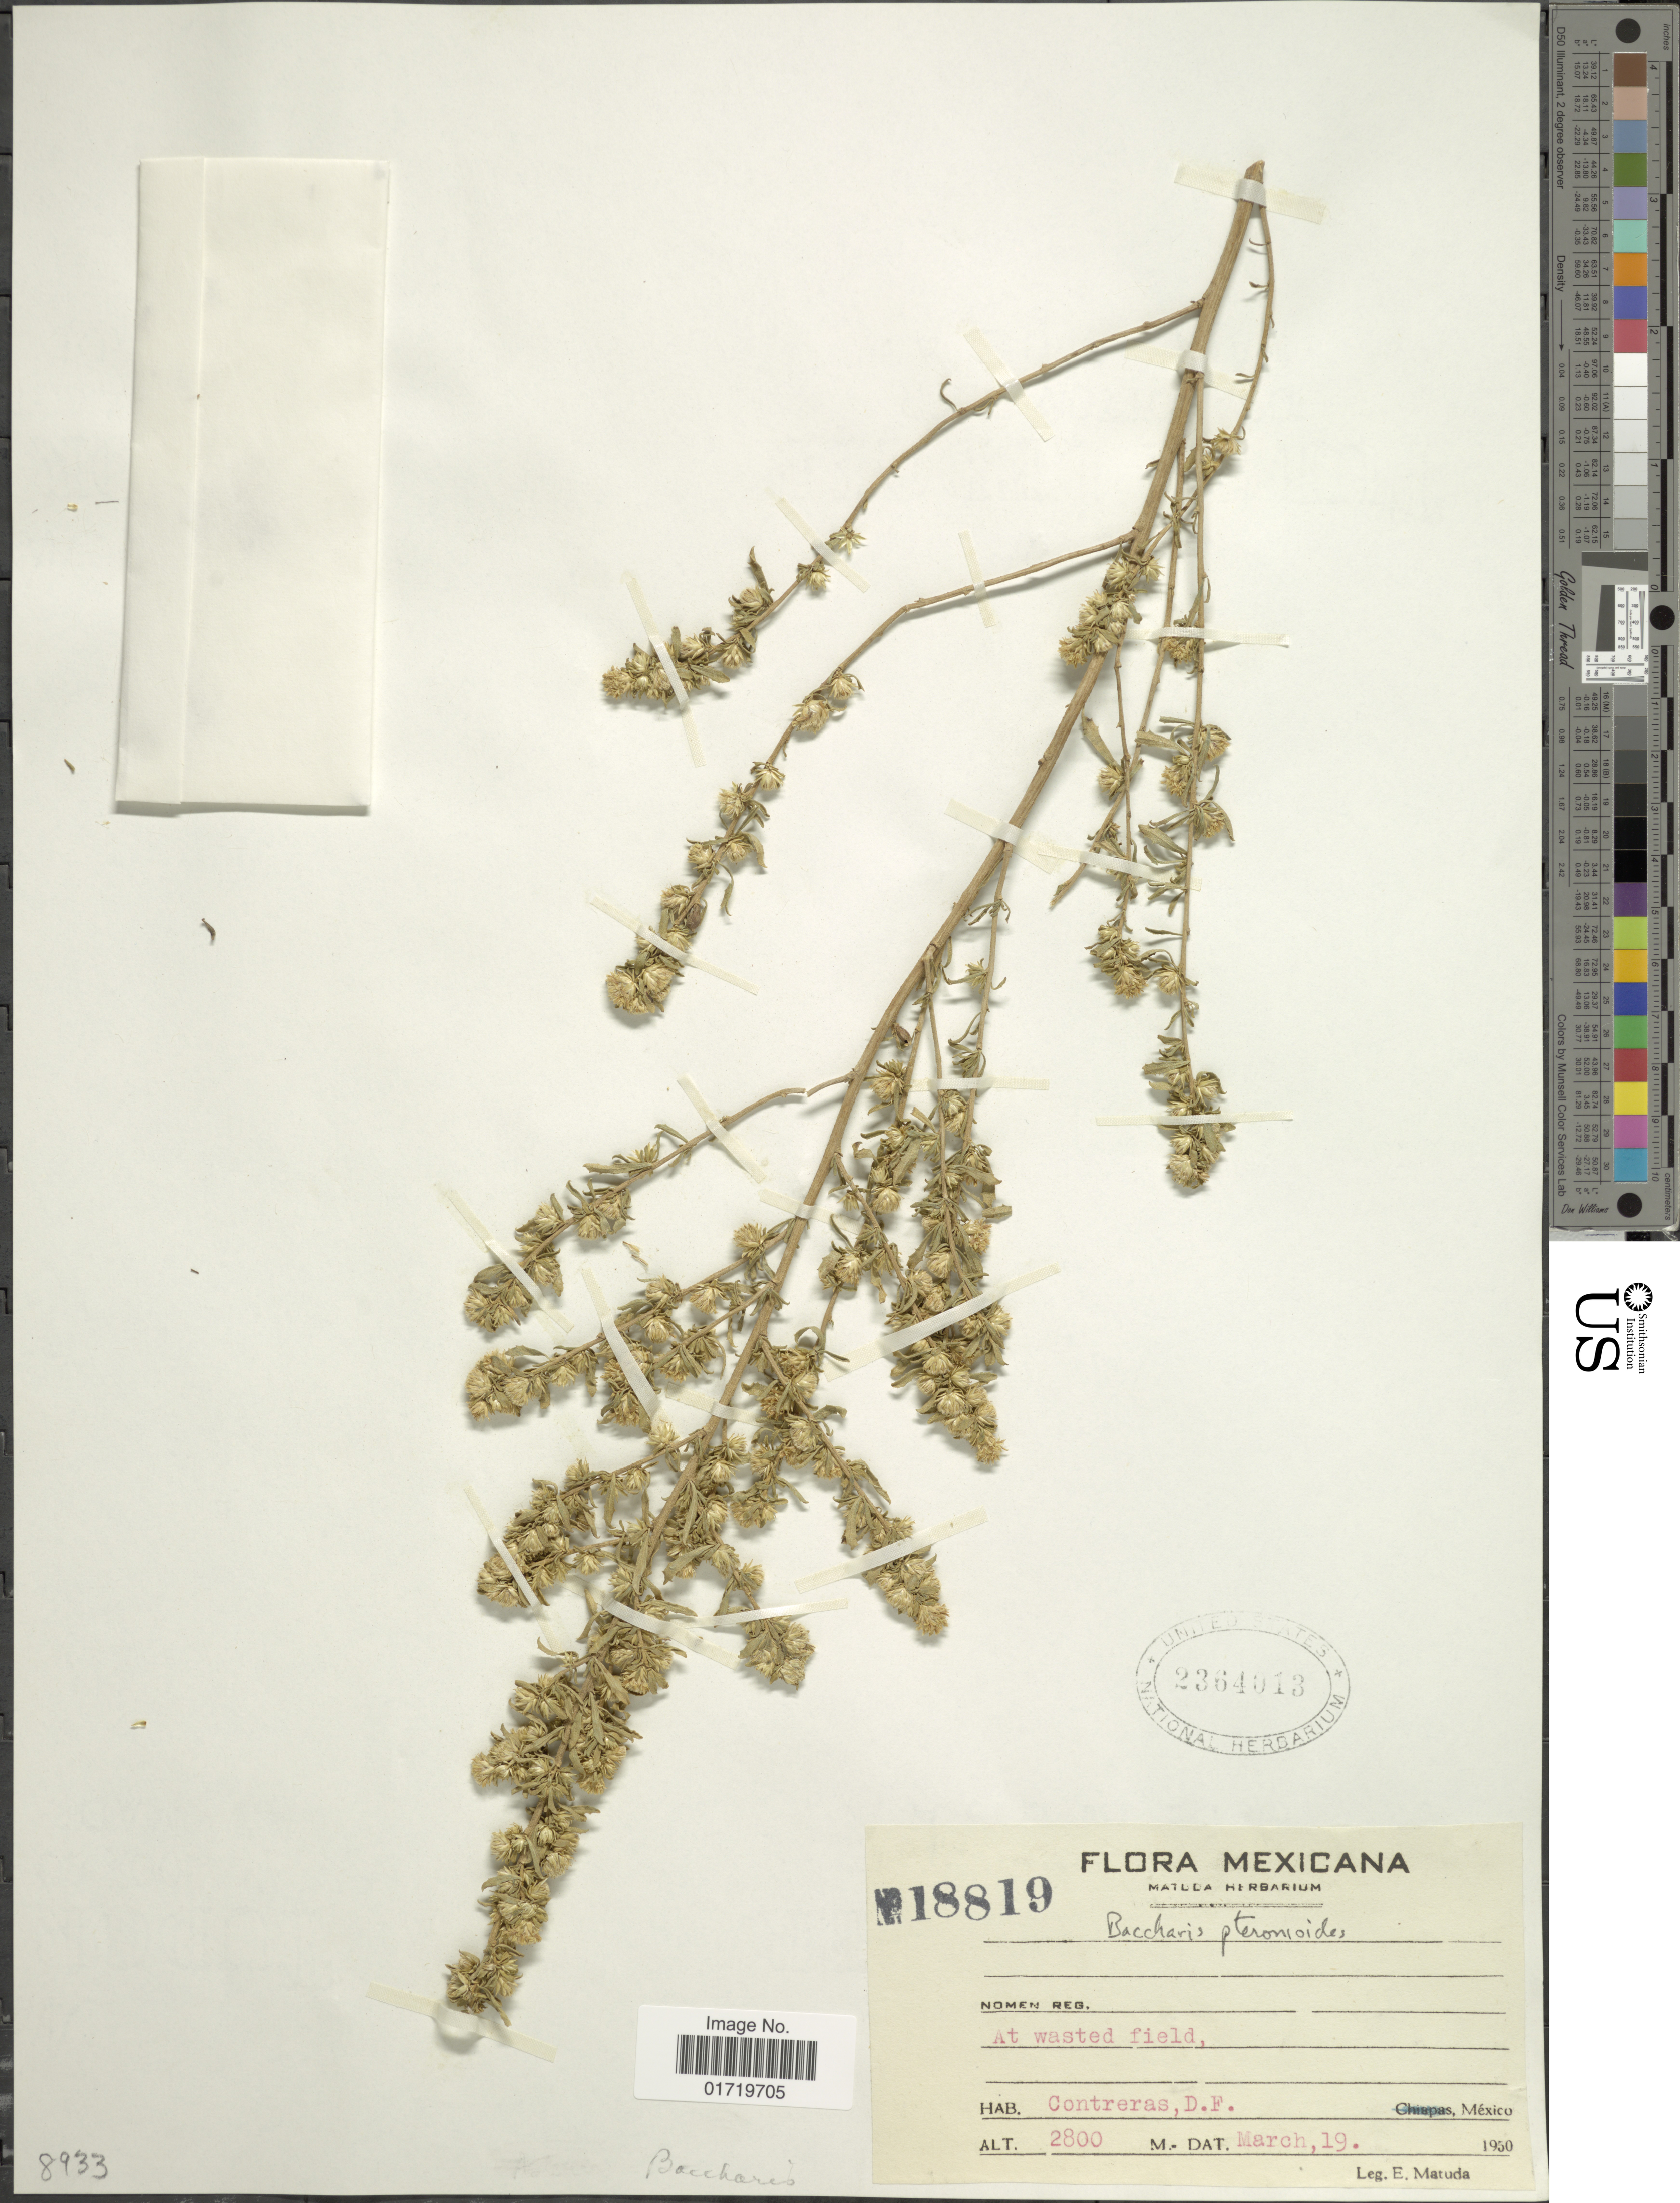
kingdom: Plantae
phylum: Tracheophyta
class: Magnoliopsida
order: Asterales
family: Asteraceae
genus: Baccharis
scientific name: Baccharis pteronioides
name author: DC.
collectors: E. Matuda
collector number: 18819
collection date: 1950-03-19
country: Mexico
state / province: Distrito Federal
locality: Contreras, D. F., Mexico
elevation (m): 2800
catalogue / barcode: US 2364013